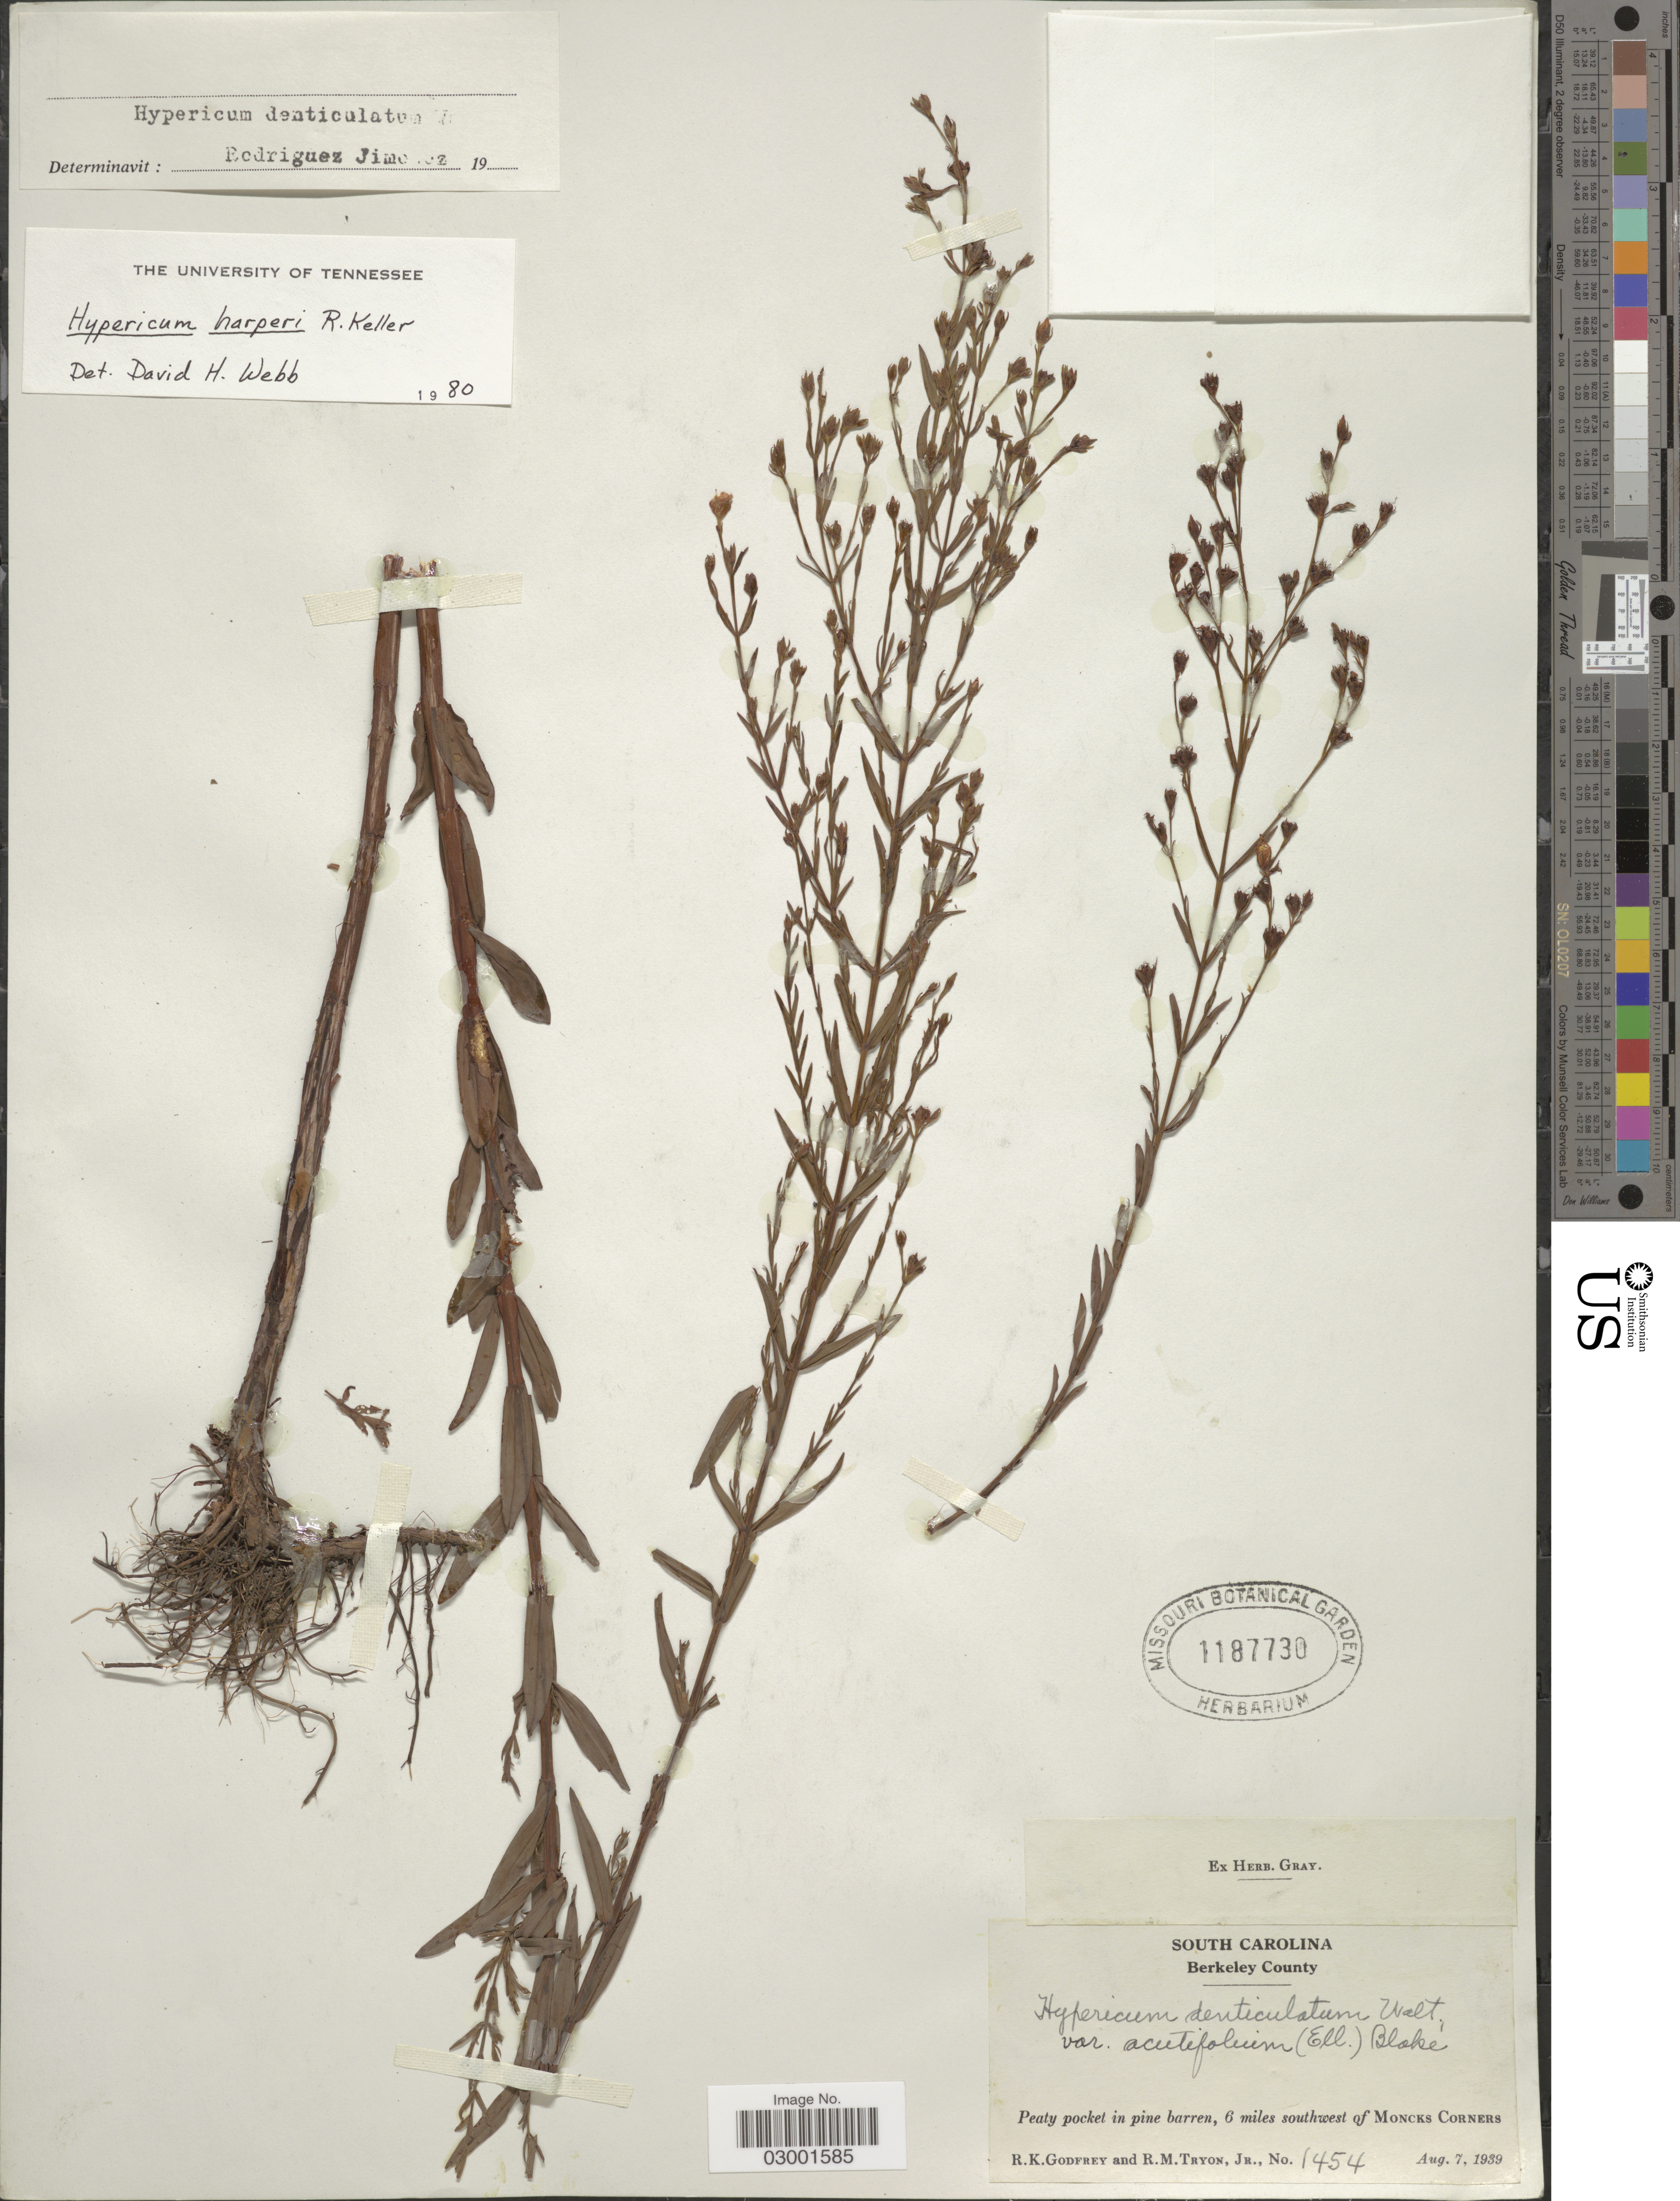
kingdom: Plantae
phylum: Tracheophyta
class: Magnoliopsida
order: Malpighiales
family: Hypericaceae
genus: Hypericum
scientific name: Hypericum harperi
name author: R. Keller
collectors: R. K. Godfrey & R. Tryon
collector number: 1454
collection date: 1939-08-07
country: United States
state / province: South Carolina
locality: Berkeley County, peaty pocket in pine barren, 6 miles southwest of Moncks Corners.